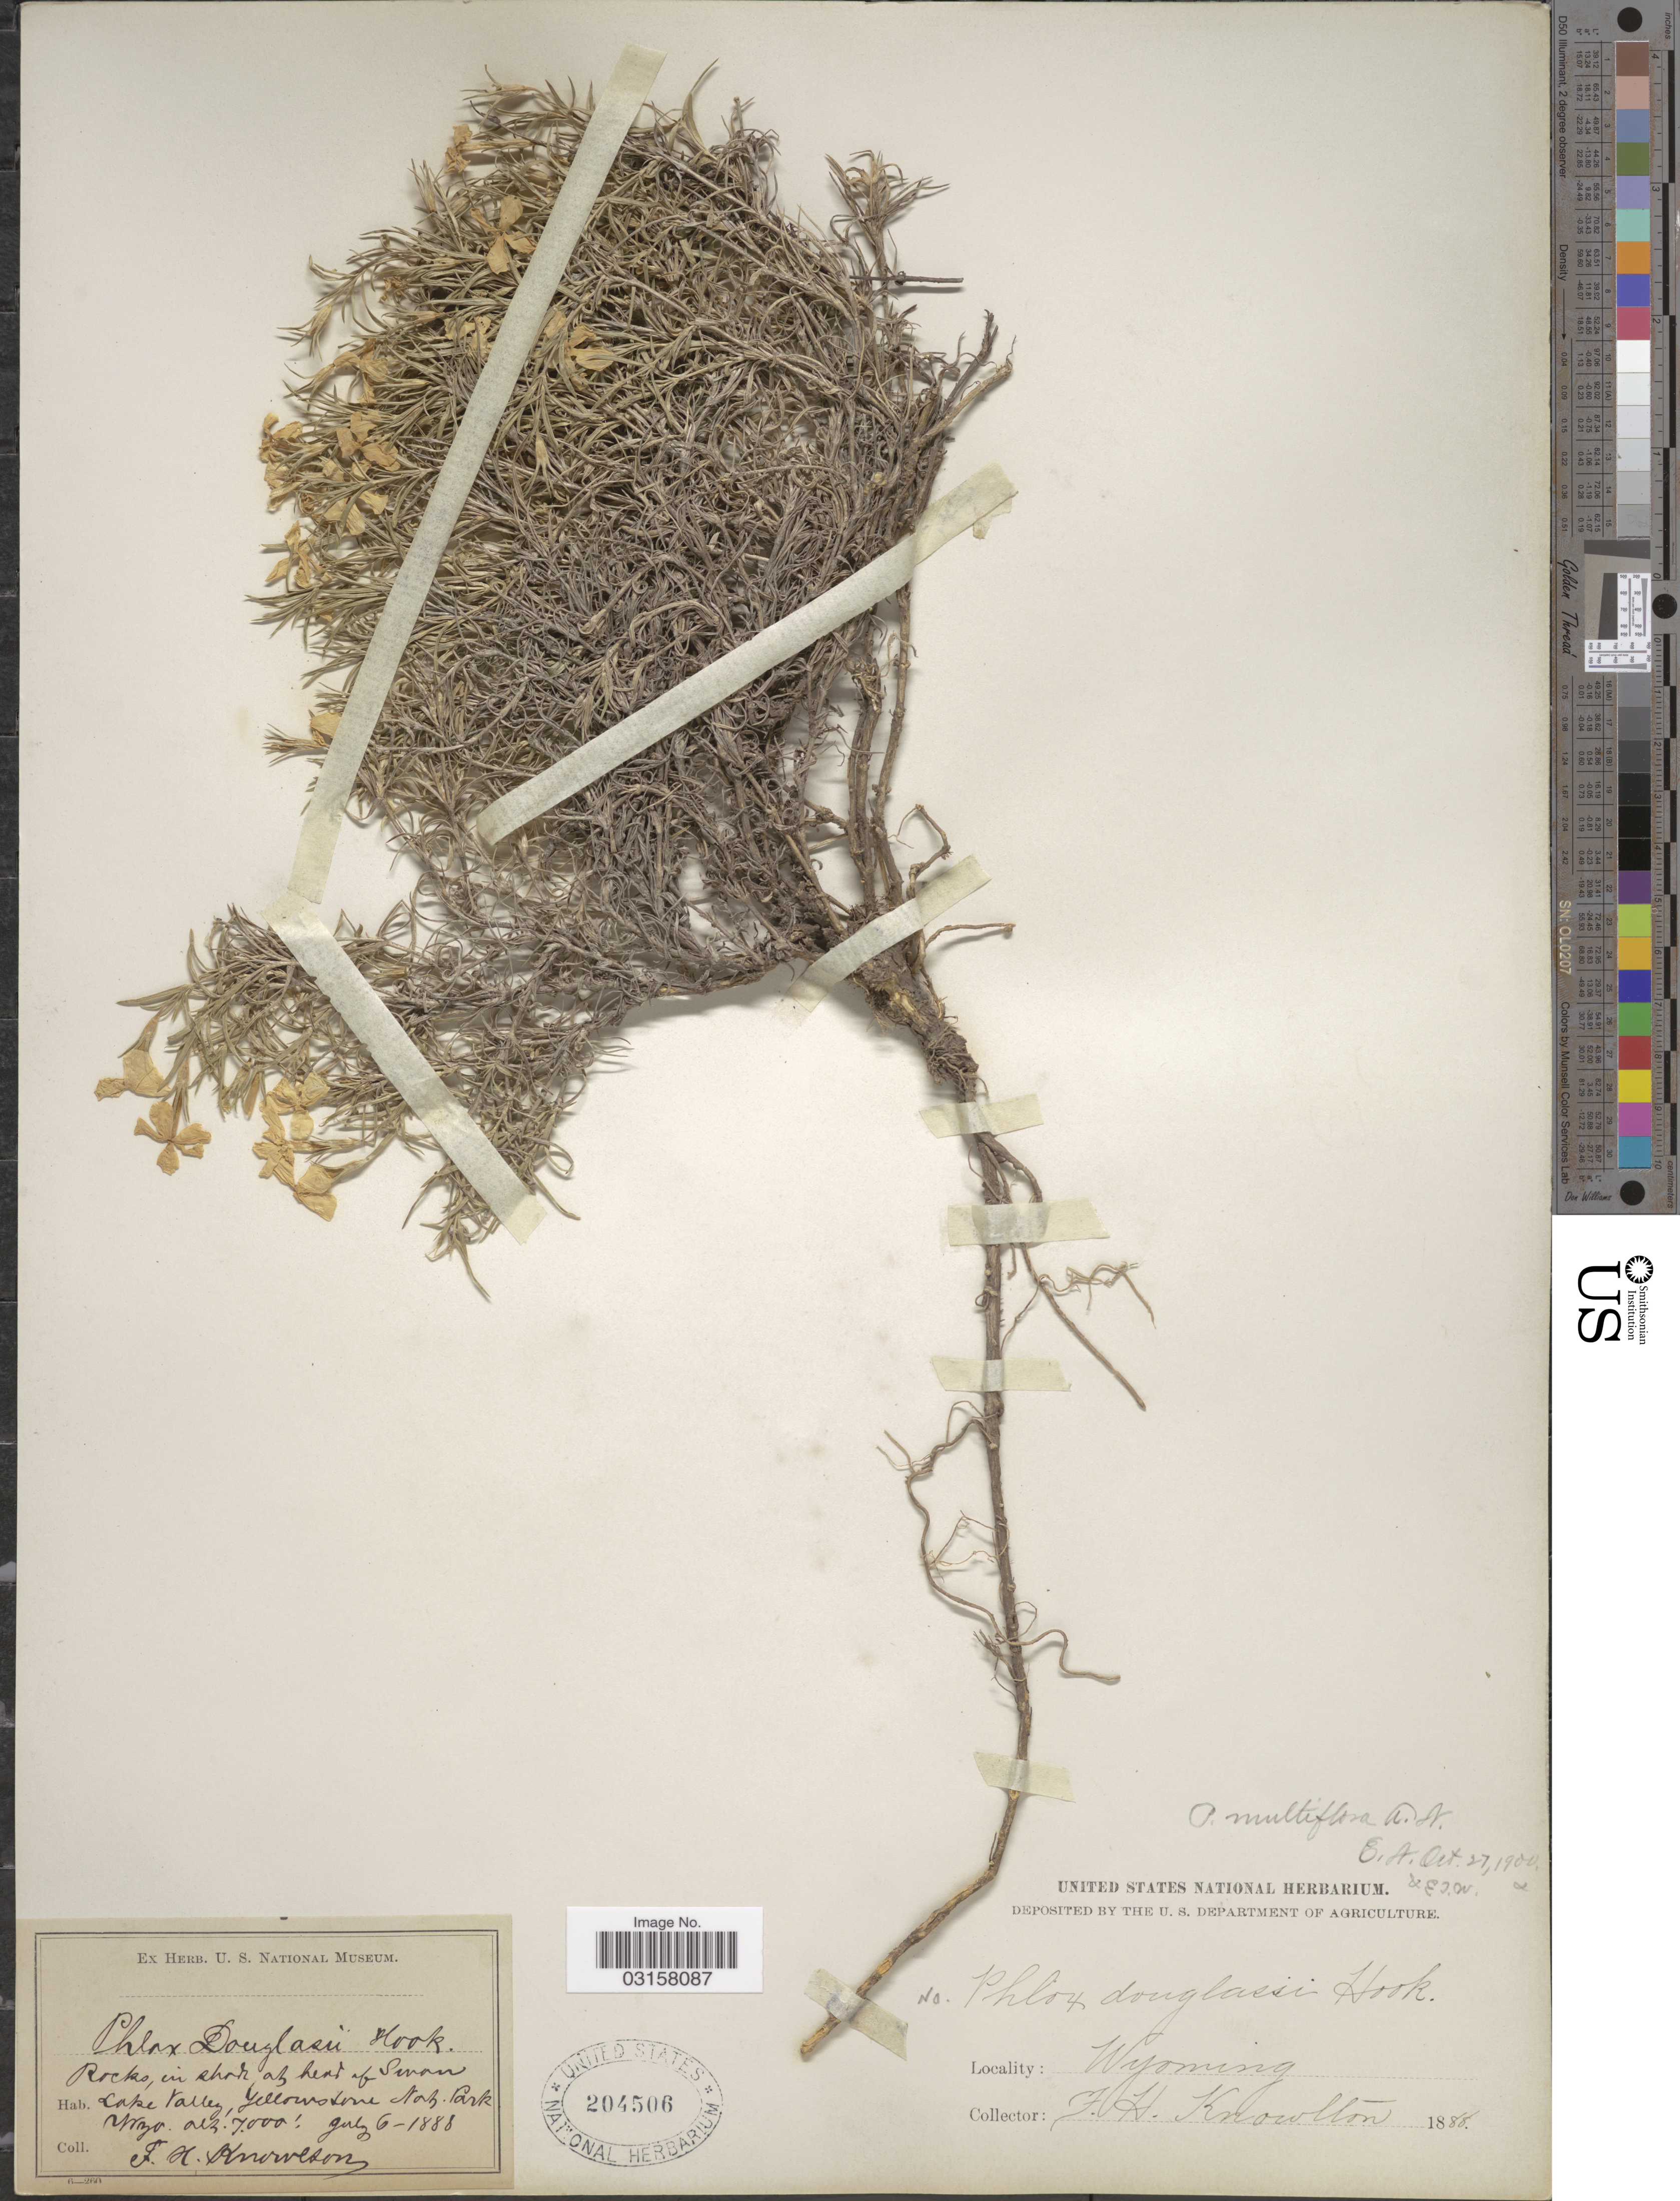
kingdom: Plantae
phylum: Tracheophyta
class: Magnoliopsida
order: Ericales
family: Polemoniaceae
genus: Phlox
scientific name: Phlox multiflora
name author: A. Nelson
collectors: F. H. Knowlton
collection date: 1888-07-06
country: United States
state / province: Wyoming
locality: Rocks, in shade at head of Swan Lake Valley, Yellowstone Nat. Park.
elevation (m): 2134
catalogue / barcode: US 204506